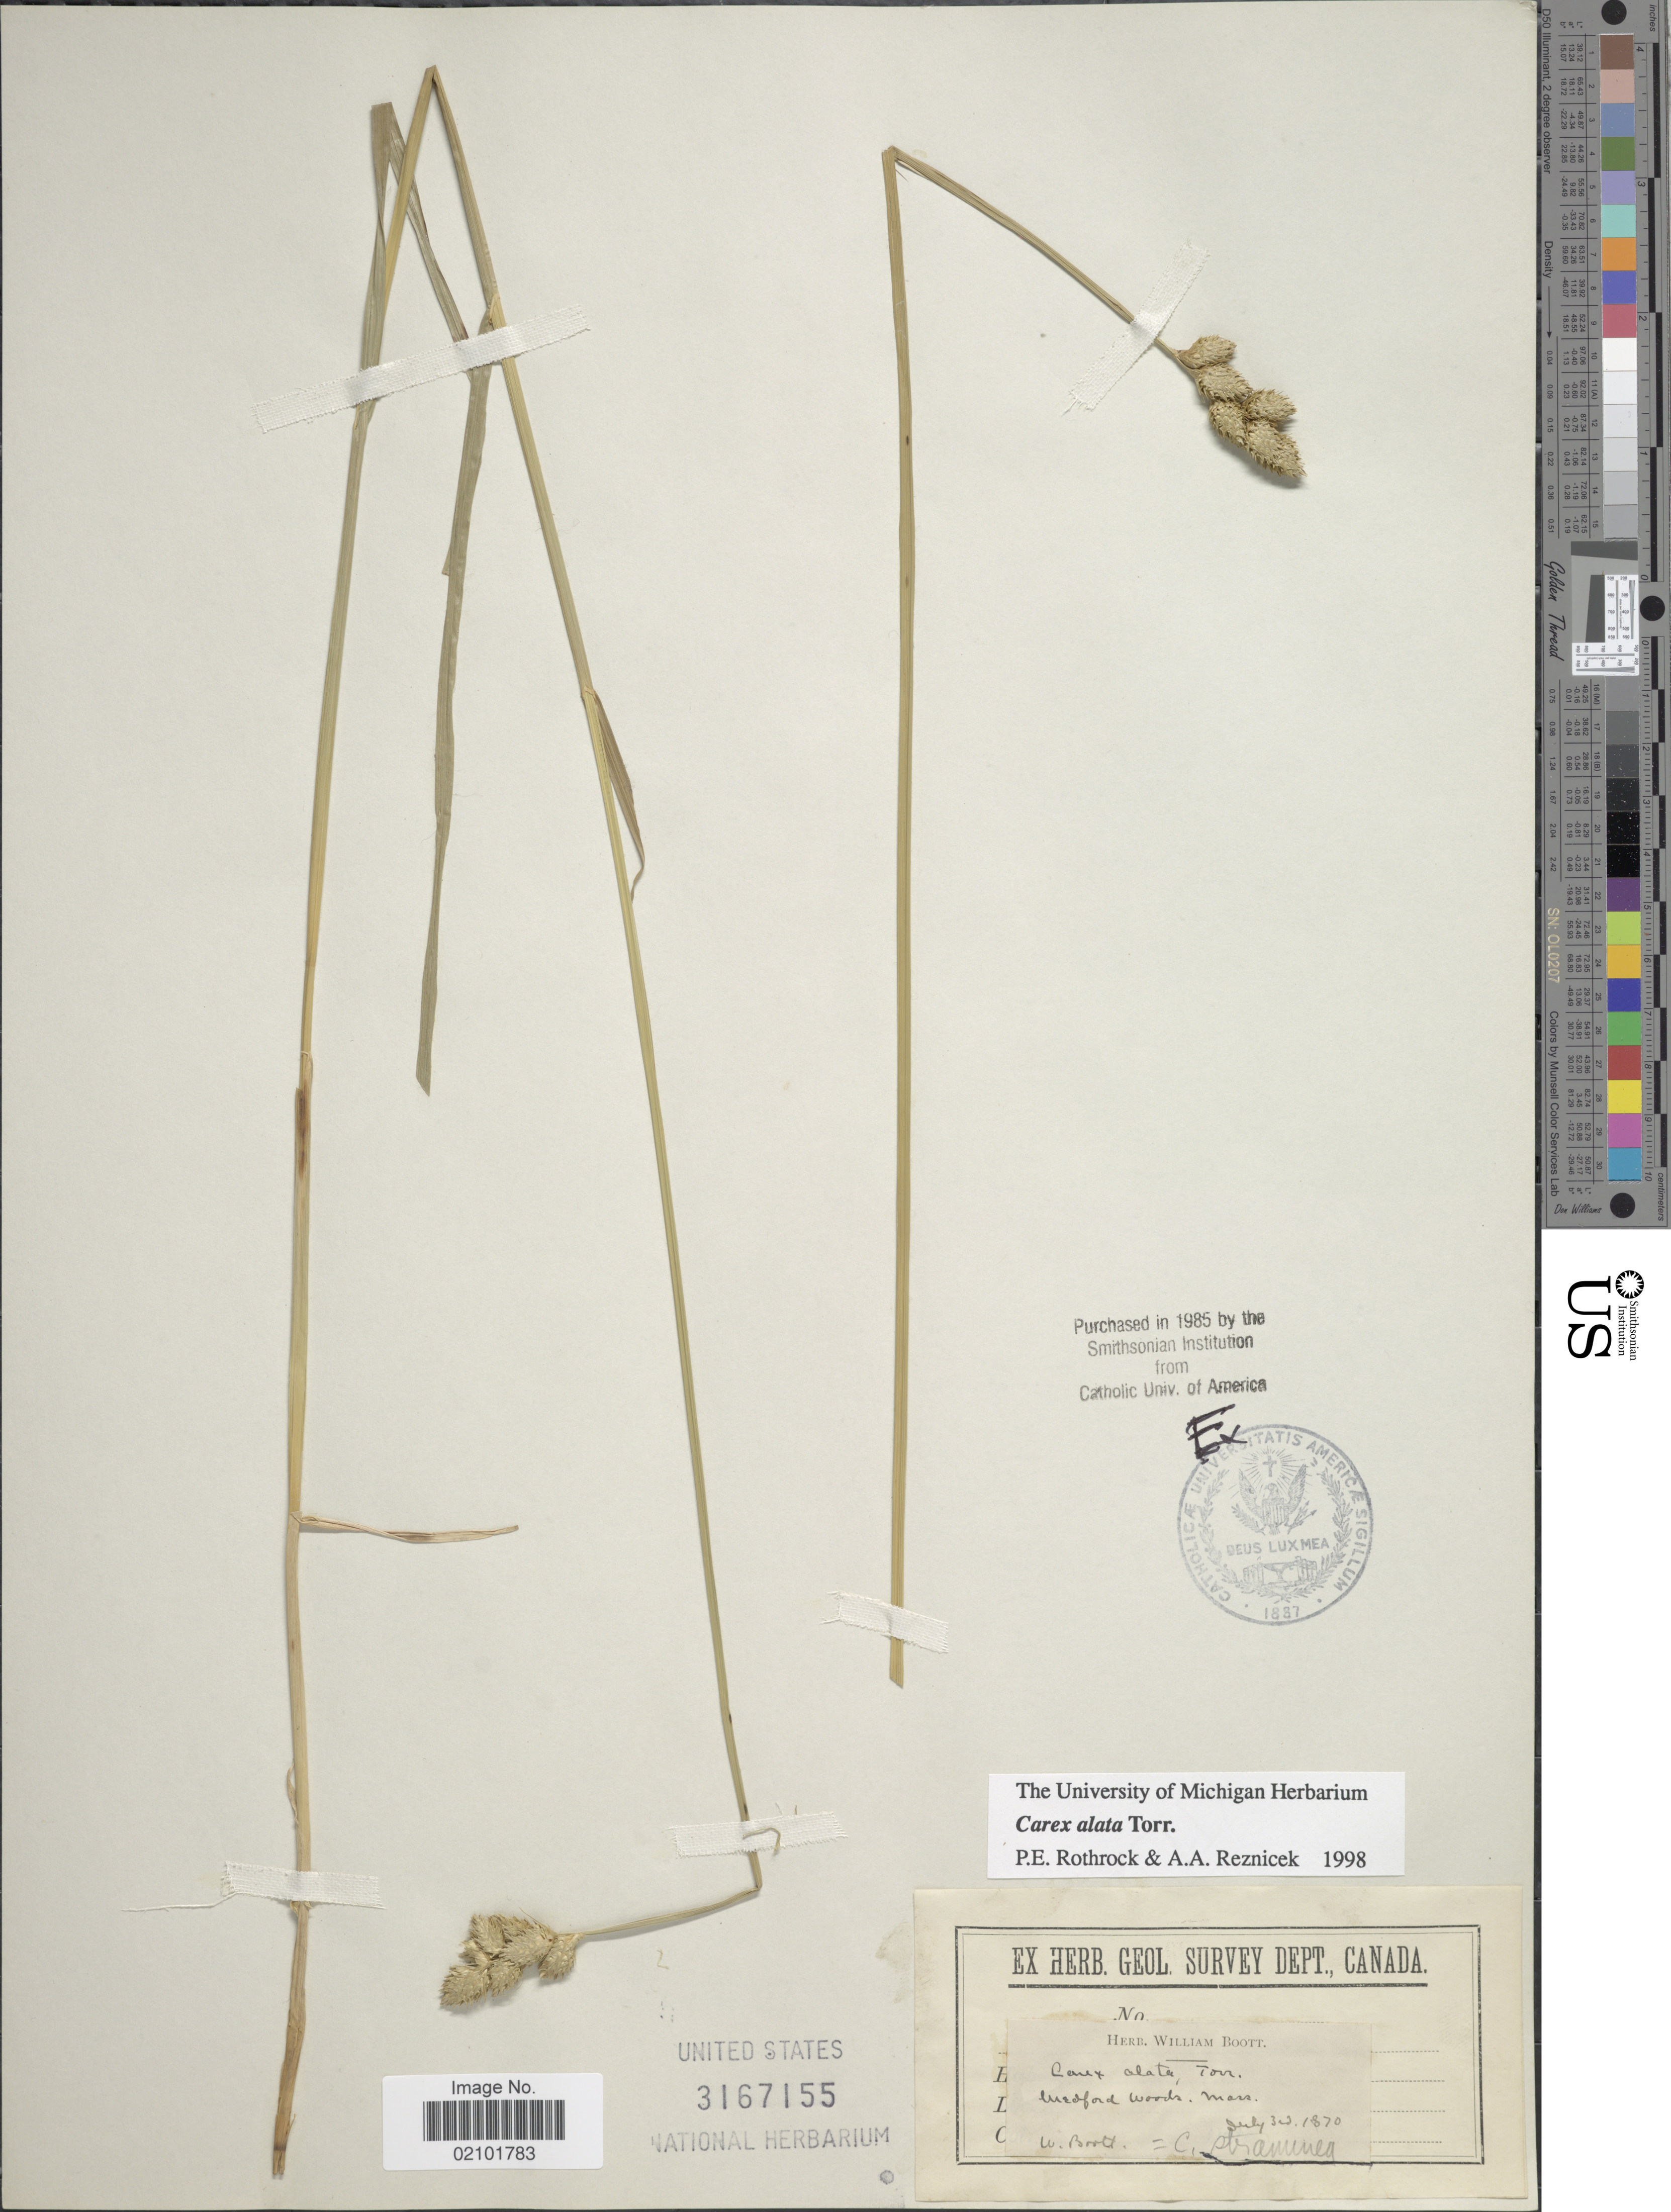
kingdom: Plantae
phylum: Tracheophyta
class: Liliopsida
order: Poales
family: Cyperaceae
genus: Carex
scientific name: Carex alata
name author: Torr.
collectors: W. Boott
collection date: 1870-07-03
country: United States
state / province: Massachusetts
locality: Medford woods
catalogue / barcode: US 3167155